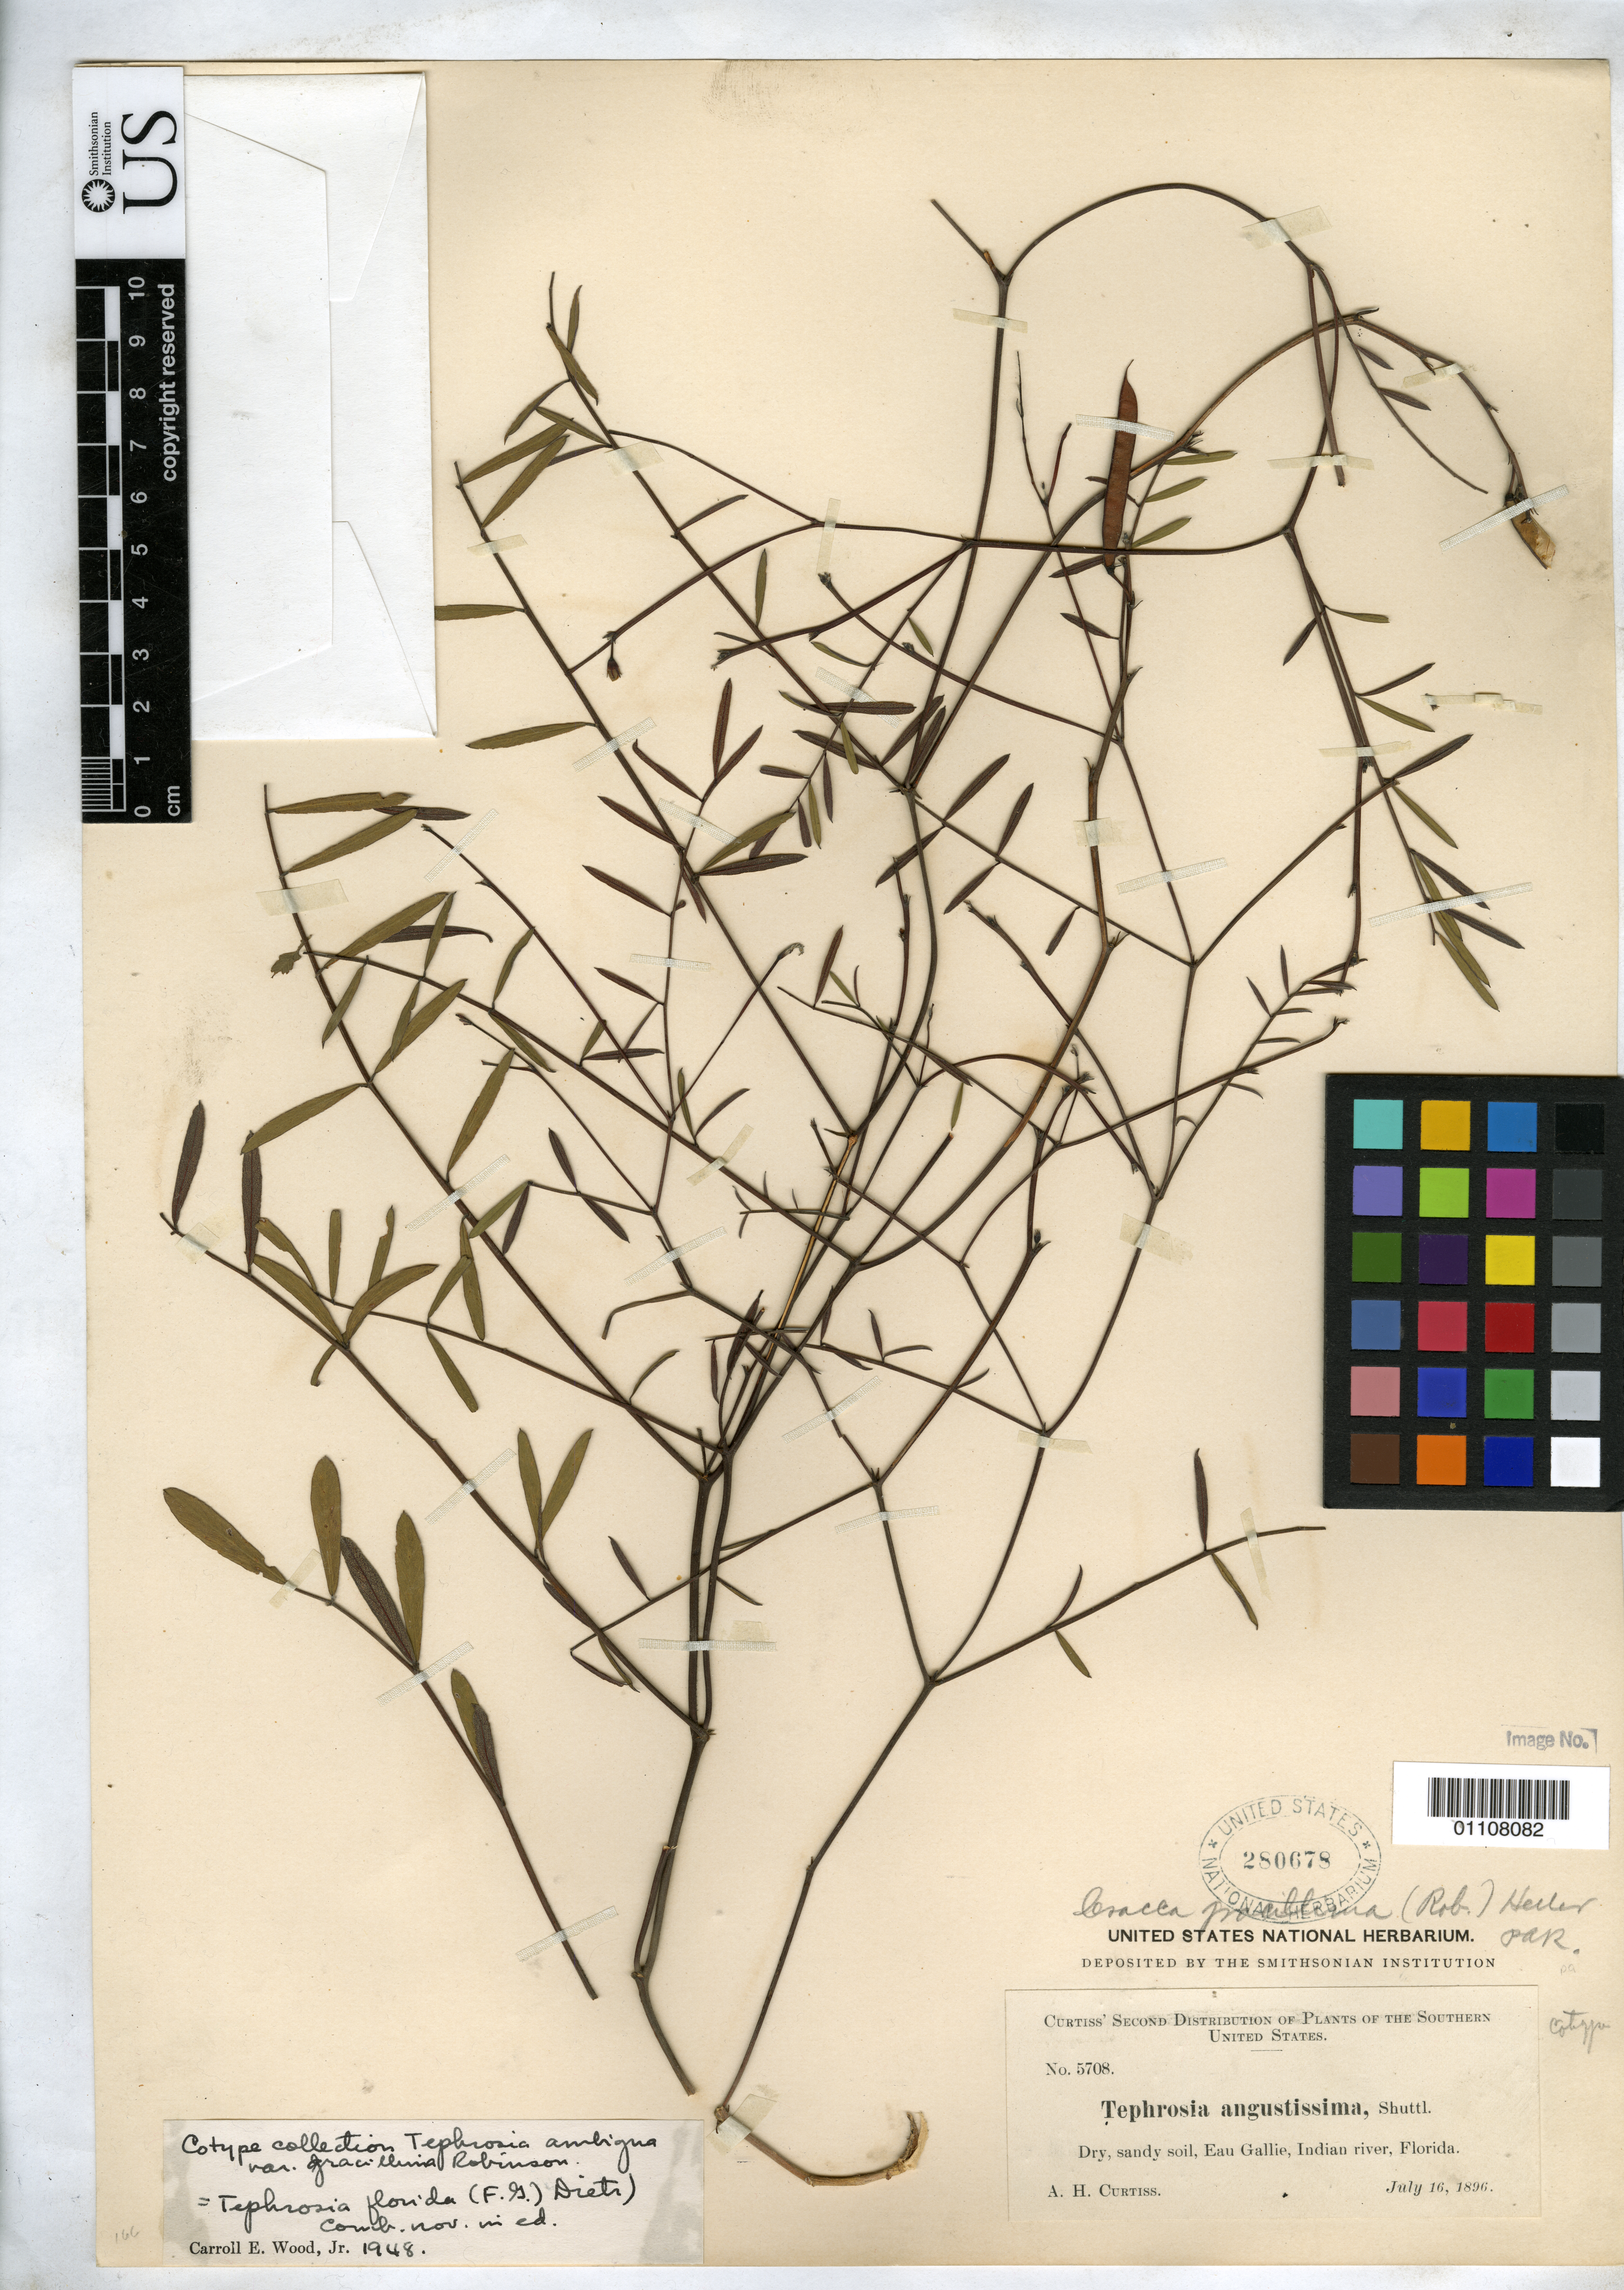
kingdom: Plantae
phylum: Tracheophyta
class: Magnoliopsida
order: Fabales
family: Fabaceae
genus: Tephrosia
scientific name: Tephrosia ambigua var. gracillima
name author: B.L. Rob.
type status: Syntype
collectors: A. H. Curtiss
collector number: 5708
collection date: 1896-07-16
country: United States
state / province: Florida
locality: Indian River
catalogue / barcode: US 280678